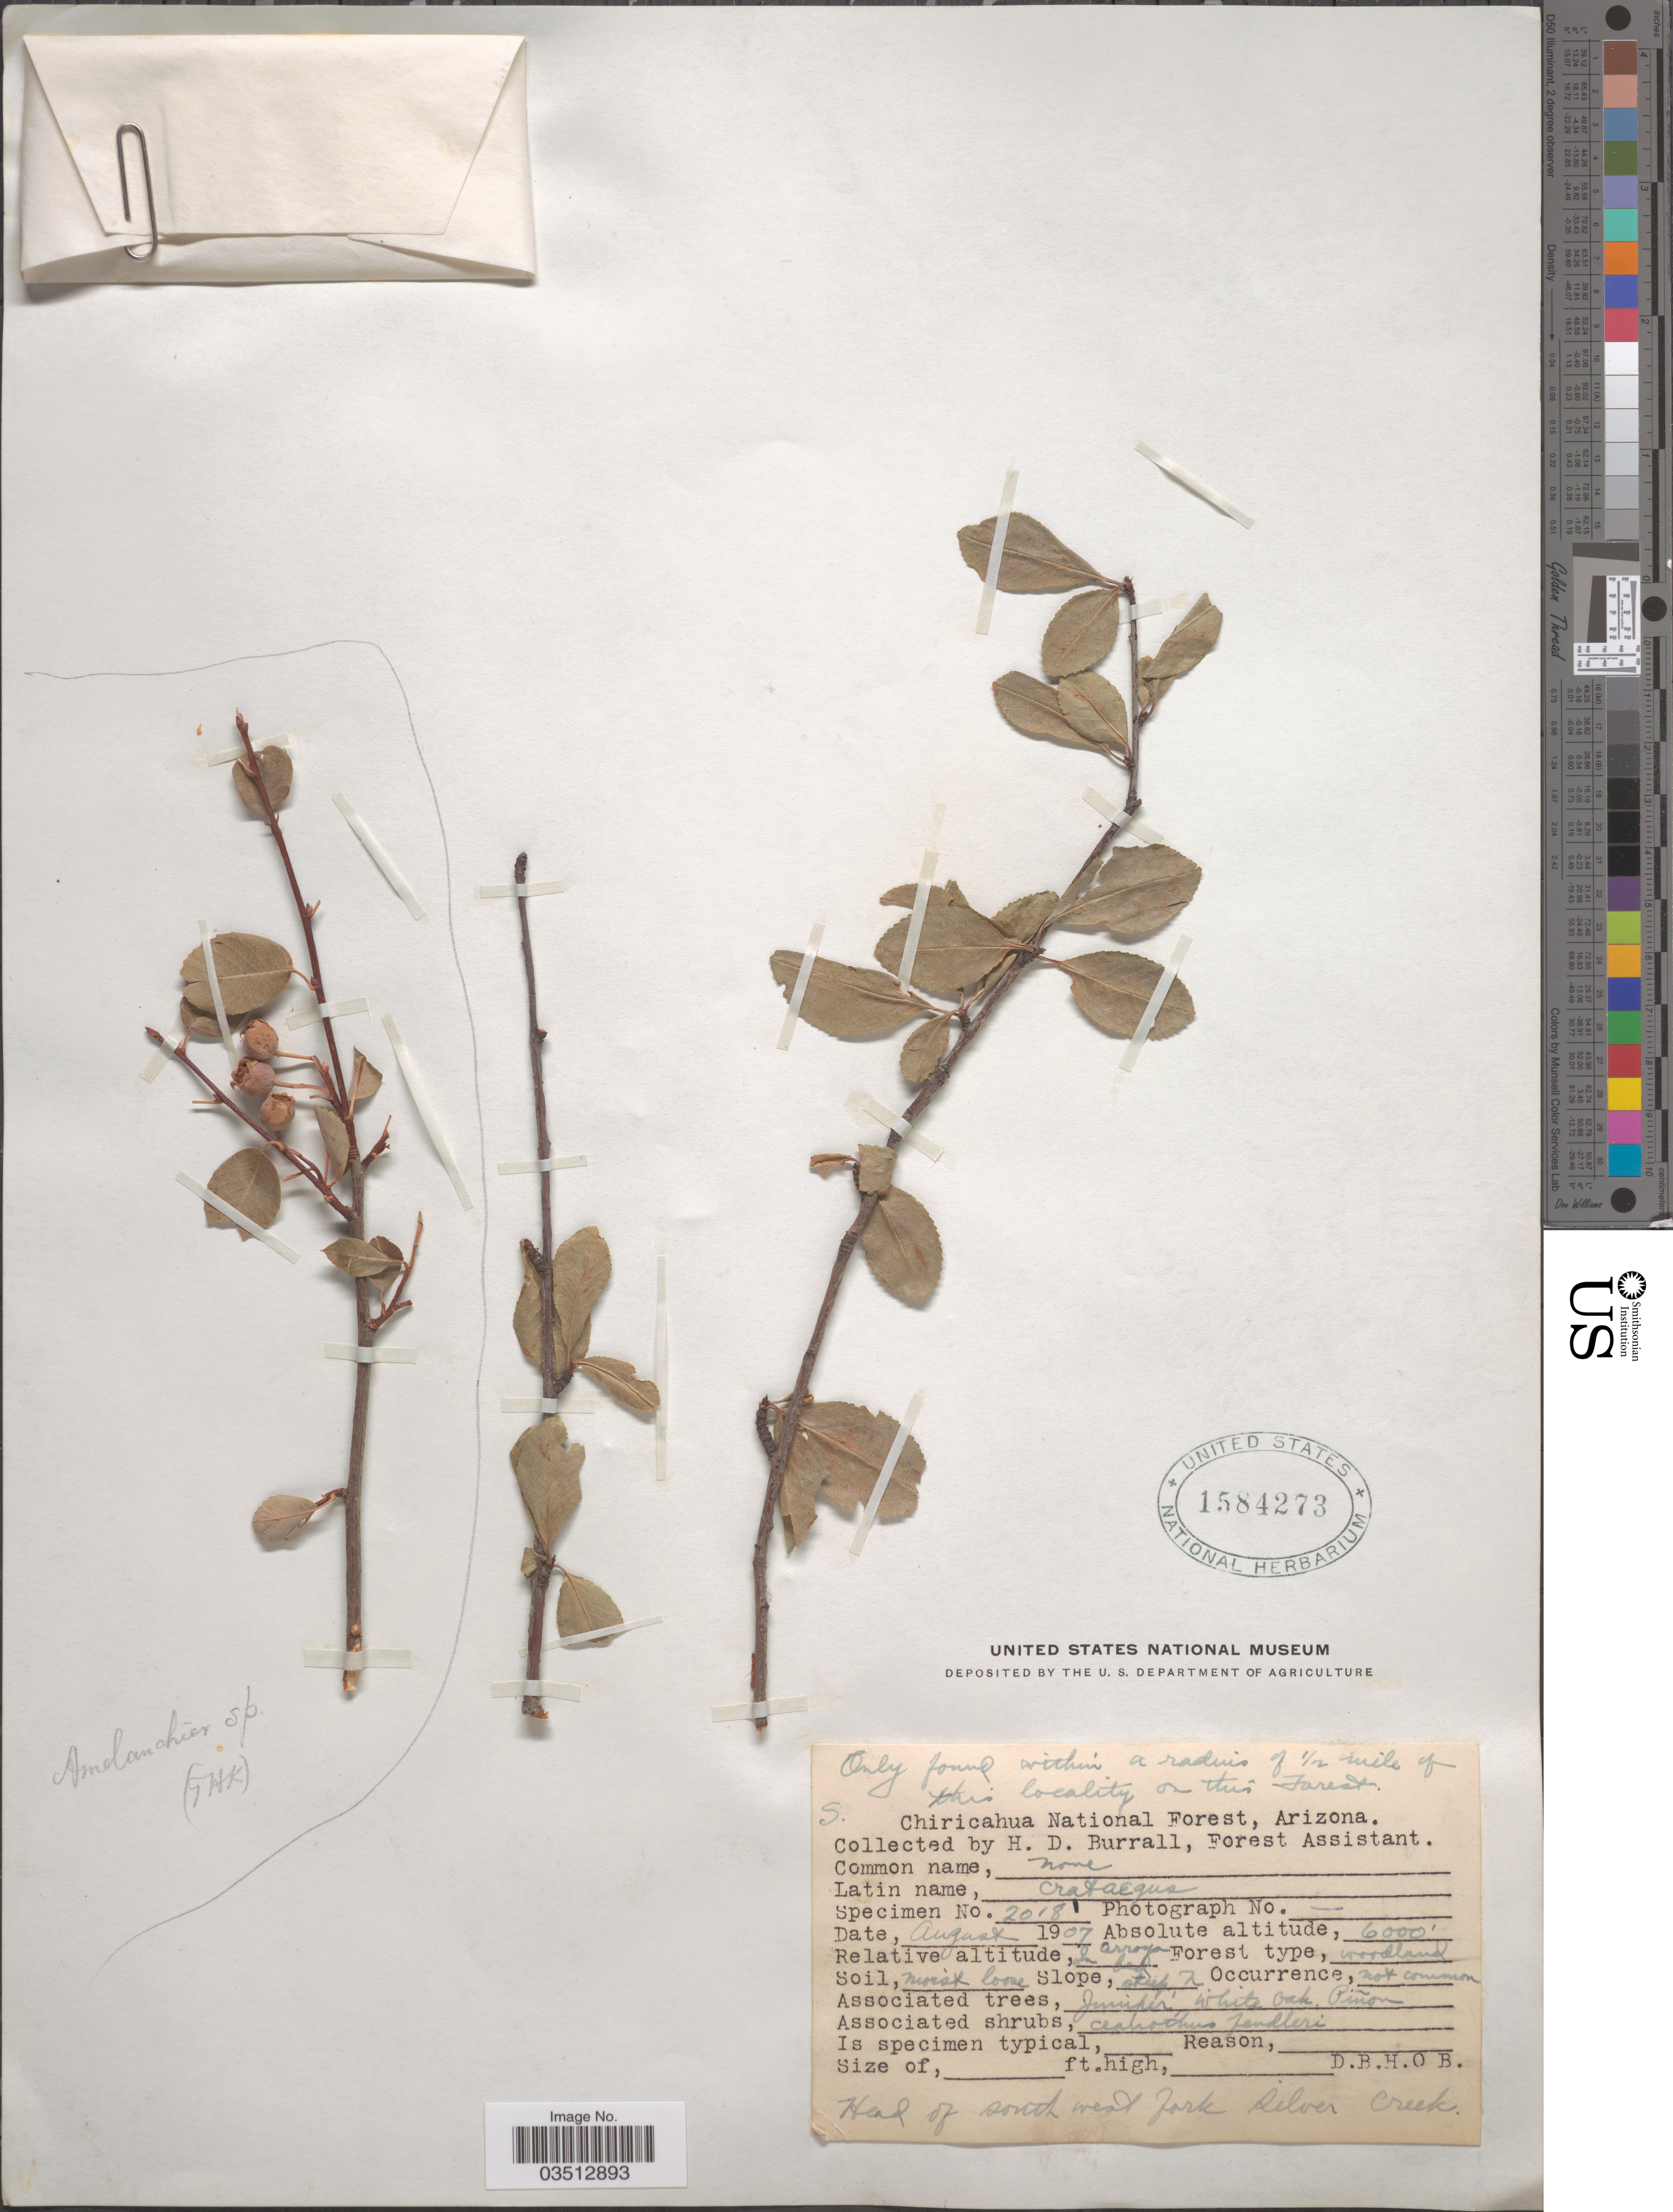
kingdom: Plantae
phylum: Tracheophyta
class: Magnoliopsida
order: Rosales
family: Rosaceae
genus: Amelanchier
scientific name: Amelanchier sp.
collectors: H. Burrall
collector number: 2018 ?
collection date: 1907-08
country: United States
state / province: Arizona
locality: Chiricahua National Forest. Head of south west fork Silver Creek.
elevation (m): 1829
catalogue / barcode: US 1584273